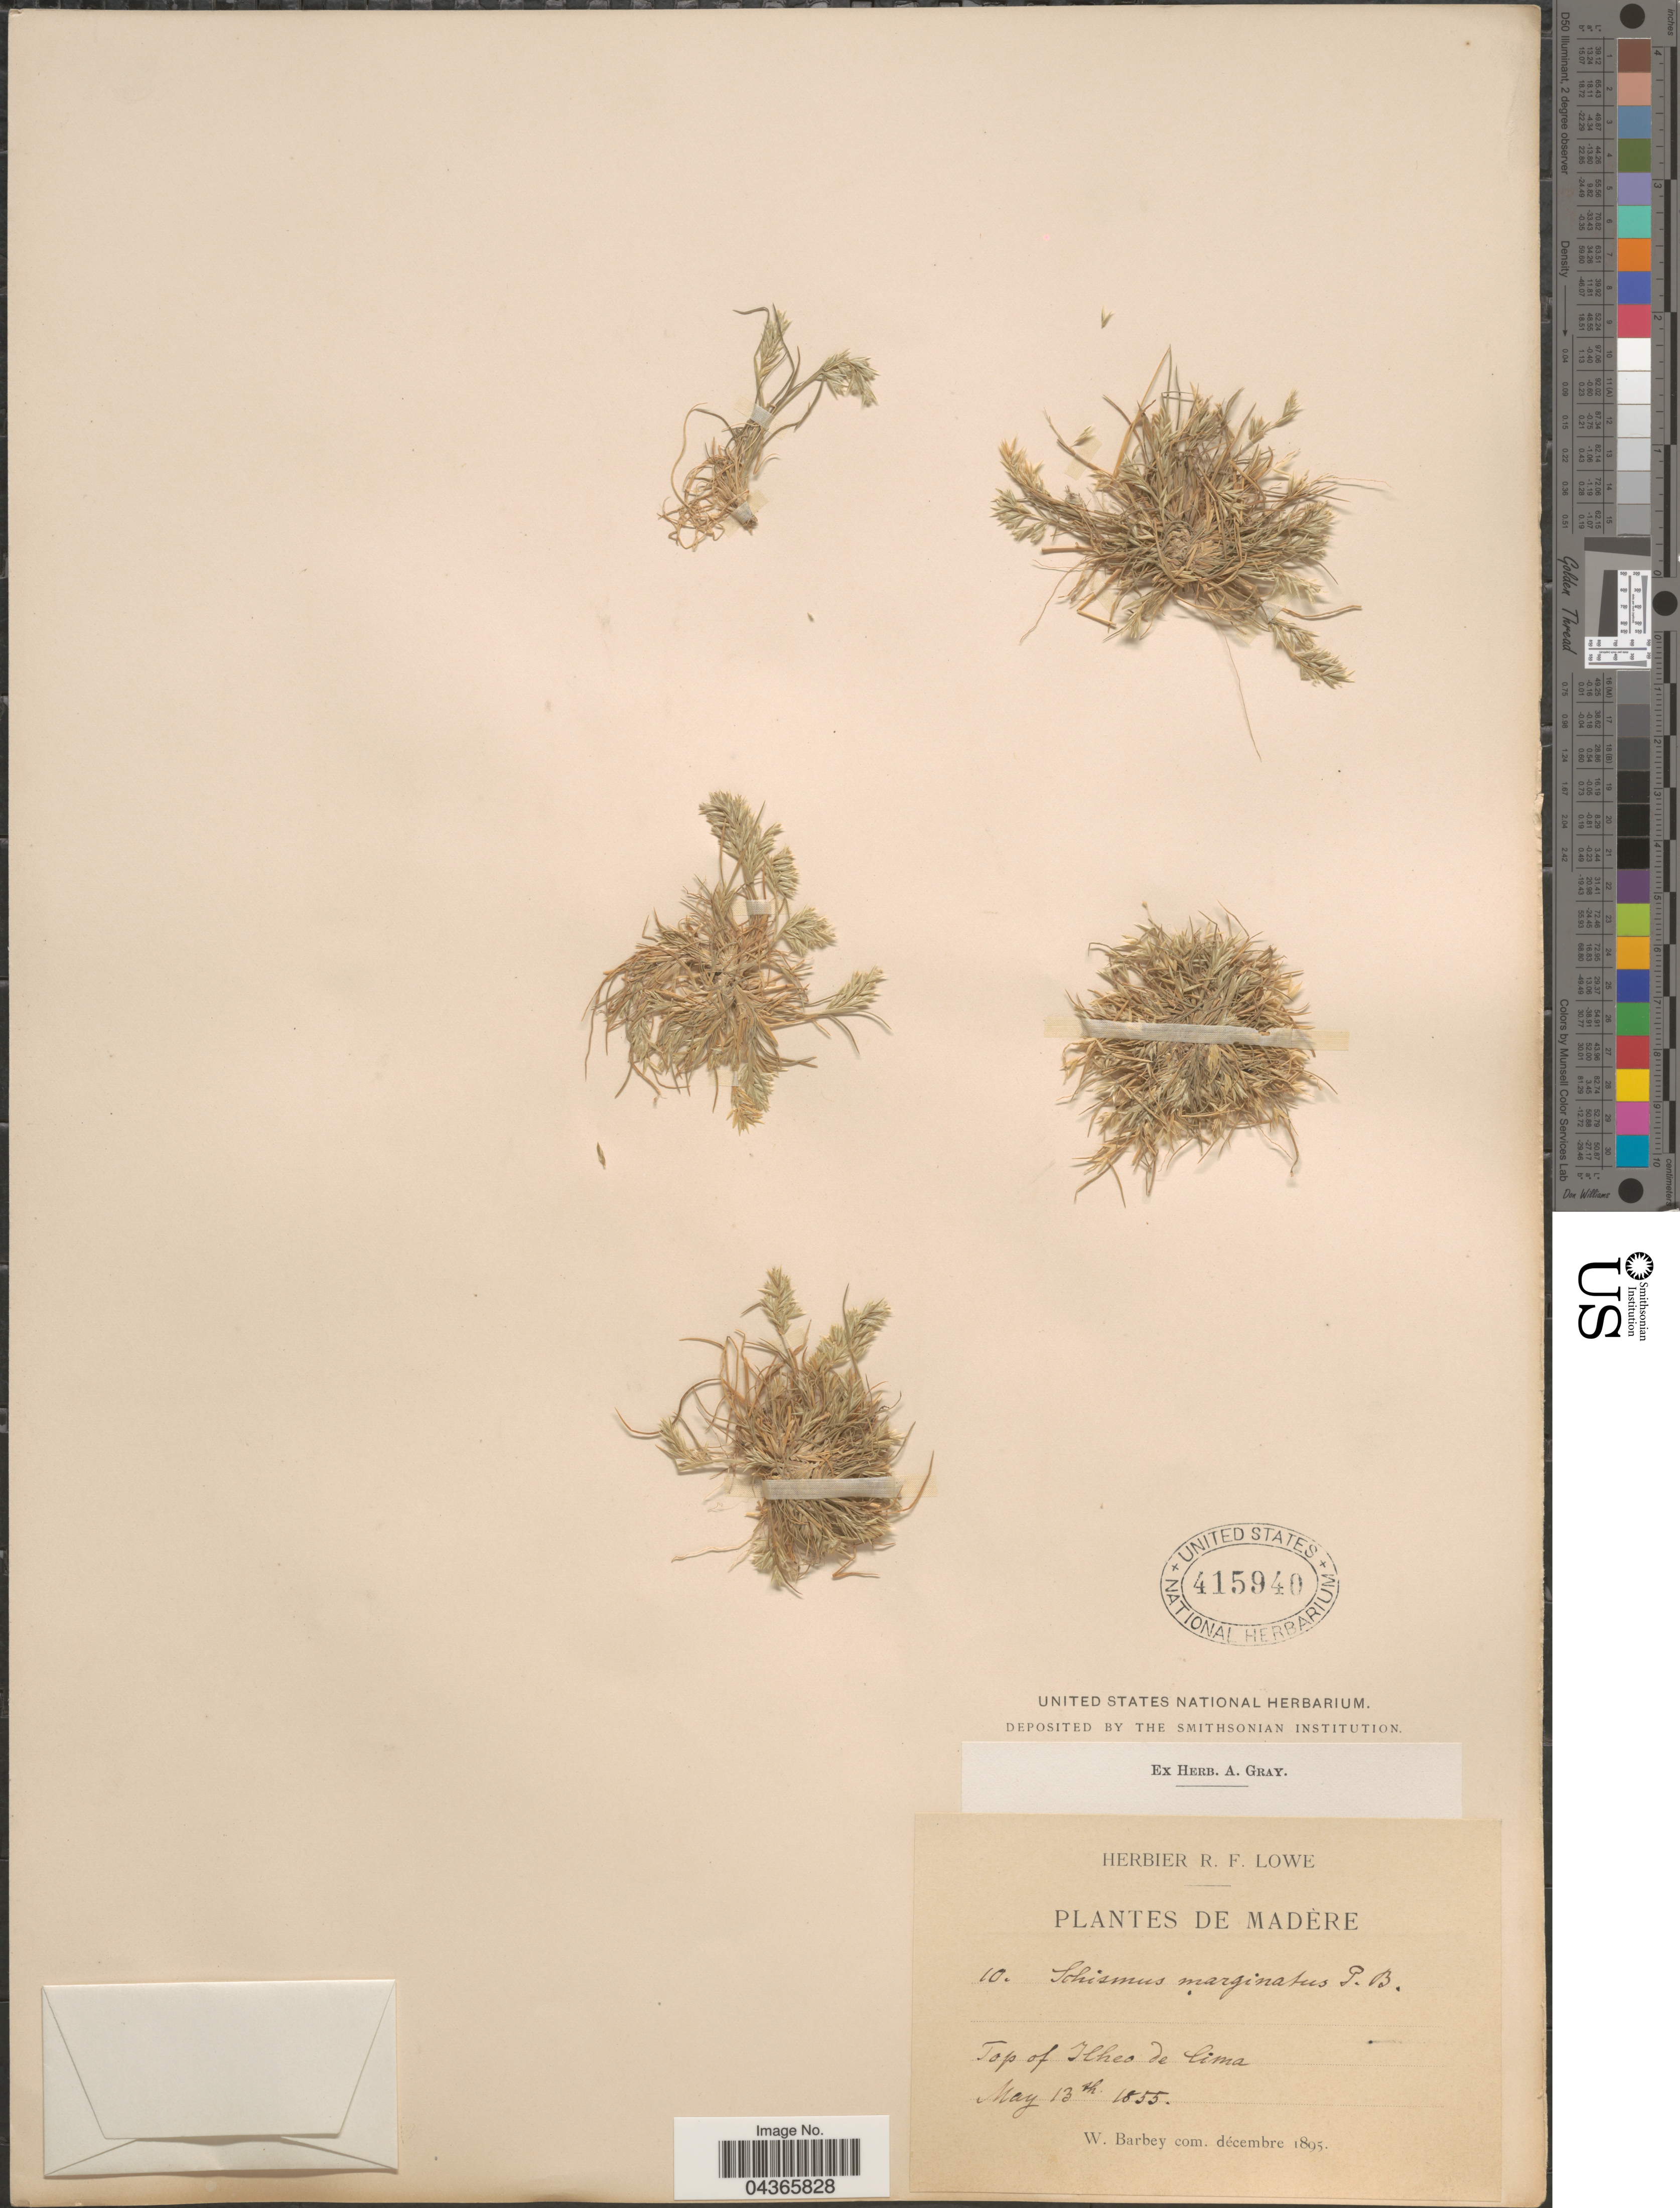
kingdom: Plantae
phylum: Tracheophyta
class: Liliopsida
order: Poales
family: Poaceae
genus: Schismus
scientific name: Schismus barbatus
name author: (L.) Thell.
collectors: ex herb. R. F. Lowe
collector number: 10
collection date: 1855-05-13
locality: Madère. Top of Ilheo de Cima.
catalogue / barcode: US 415940